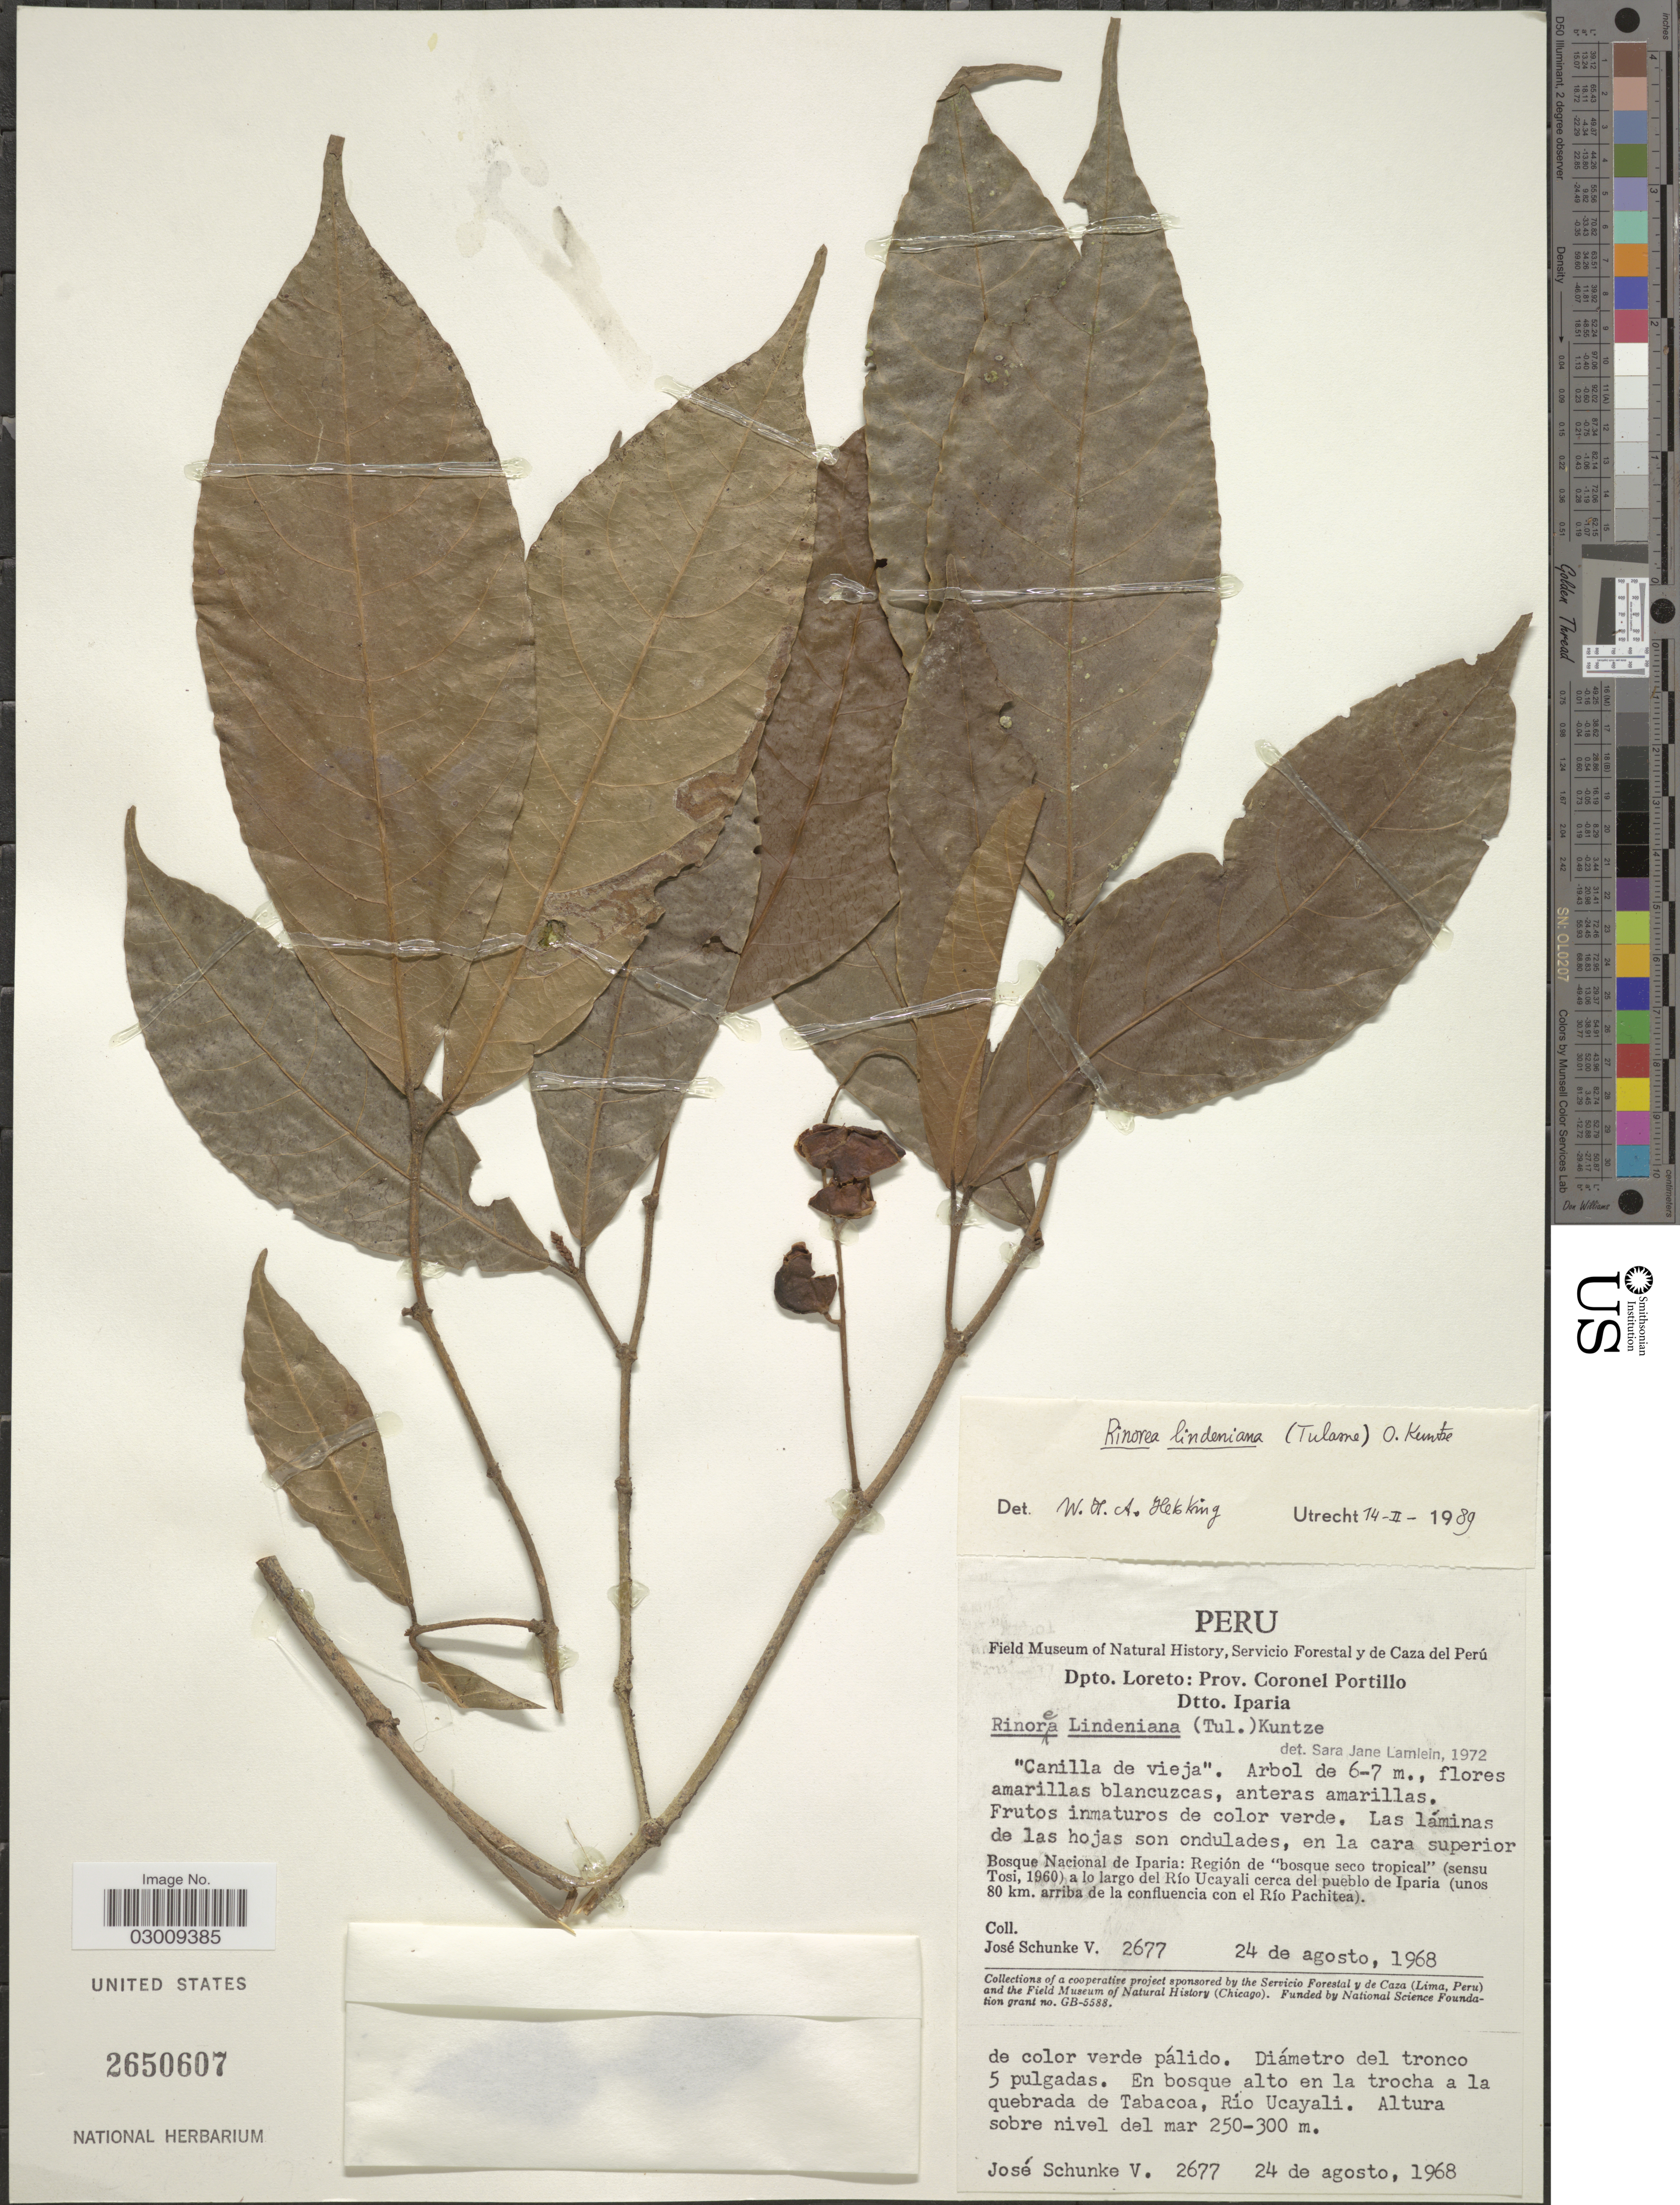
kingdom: Plantae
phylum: Tracheophyta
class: Magnoliopsida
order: Malpighiales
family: Violaceae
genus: Rinorea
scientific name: Rinorea lindeniana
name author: (Tul.) Kuntze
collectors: J. Schunke Vigo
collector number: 2677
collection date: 1968-08-24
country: Peru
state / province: Loreto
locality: Dpto. Loreto: Prov. Coronel Portillo. Dtto. Iparia. Bosque Nacional de Iparia: Región de "bosque seco tropical" (sensu Tosi, 1960) a lo largo del Río Ucayali cerca del pueblo de Iparia (unos 80 km. arriba de la confluencia con el Río Pachitea). En bosque alto en la trocha a la quebrada de Tabacoa, Rio Ucayali.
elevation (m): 250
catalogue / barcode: US 2650607